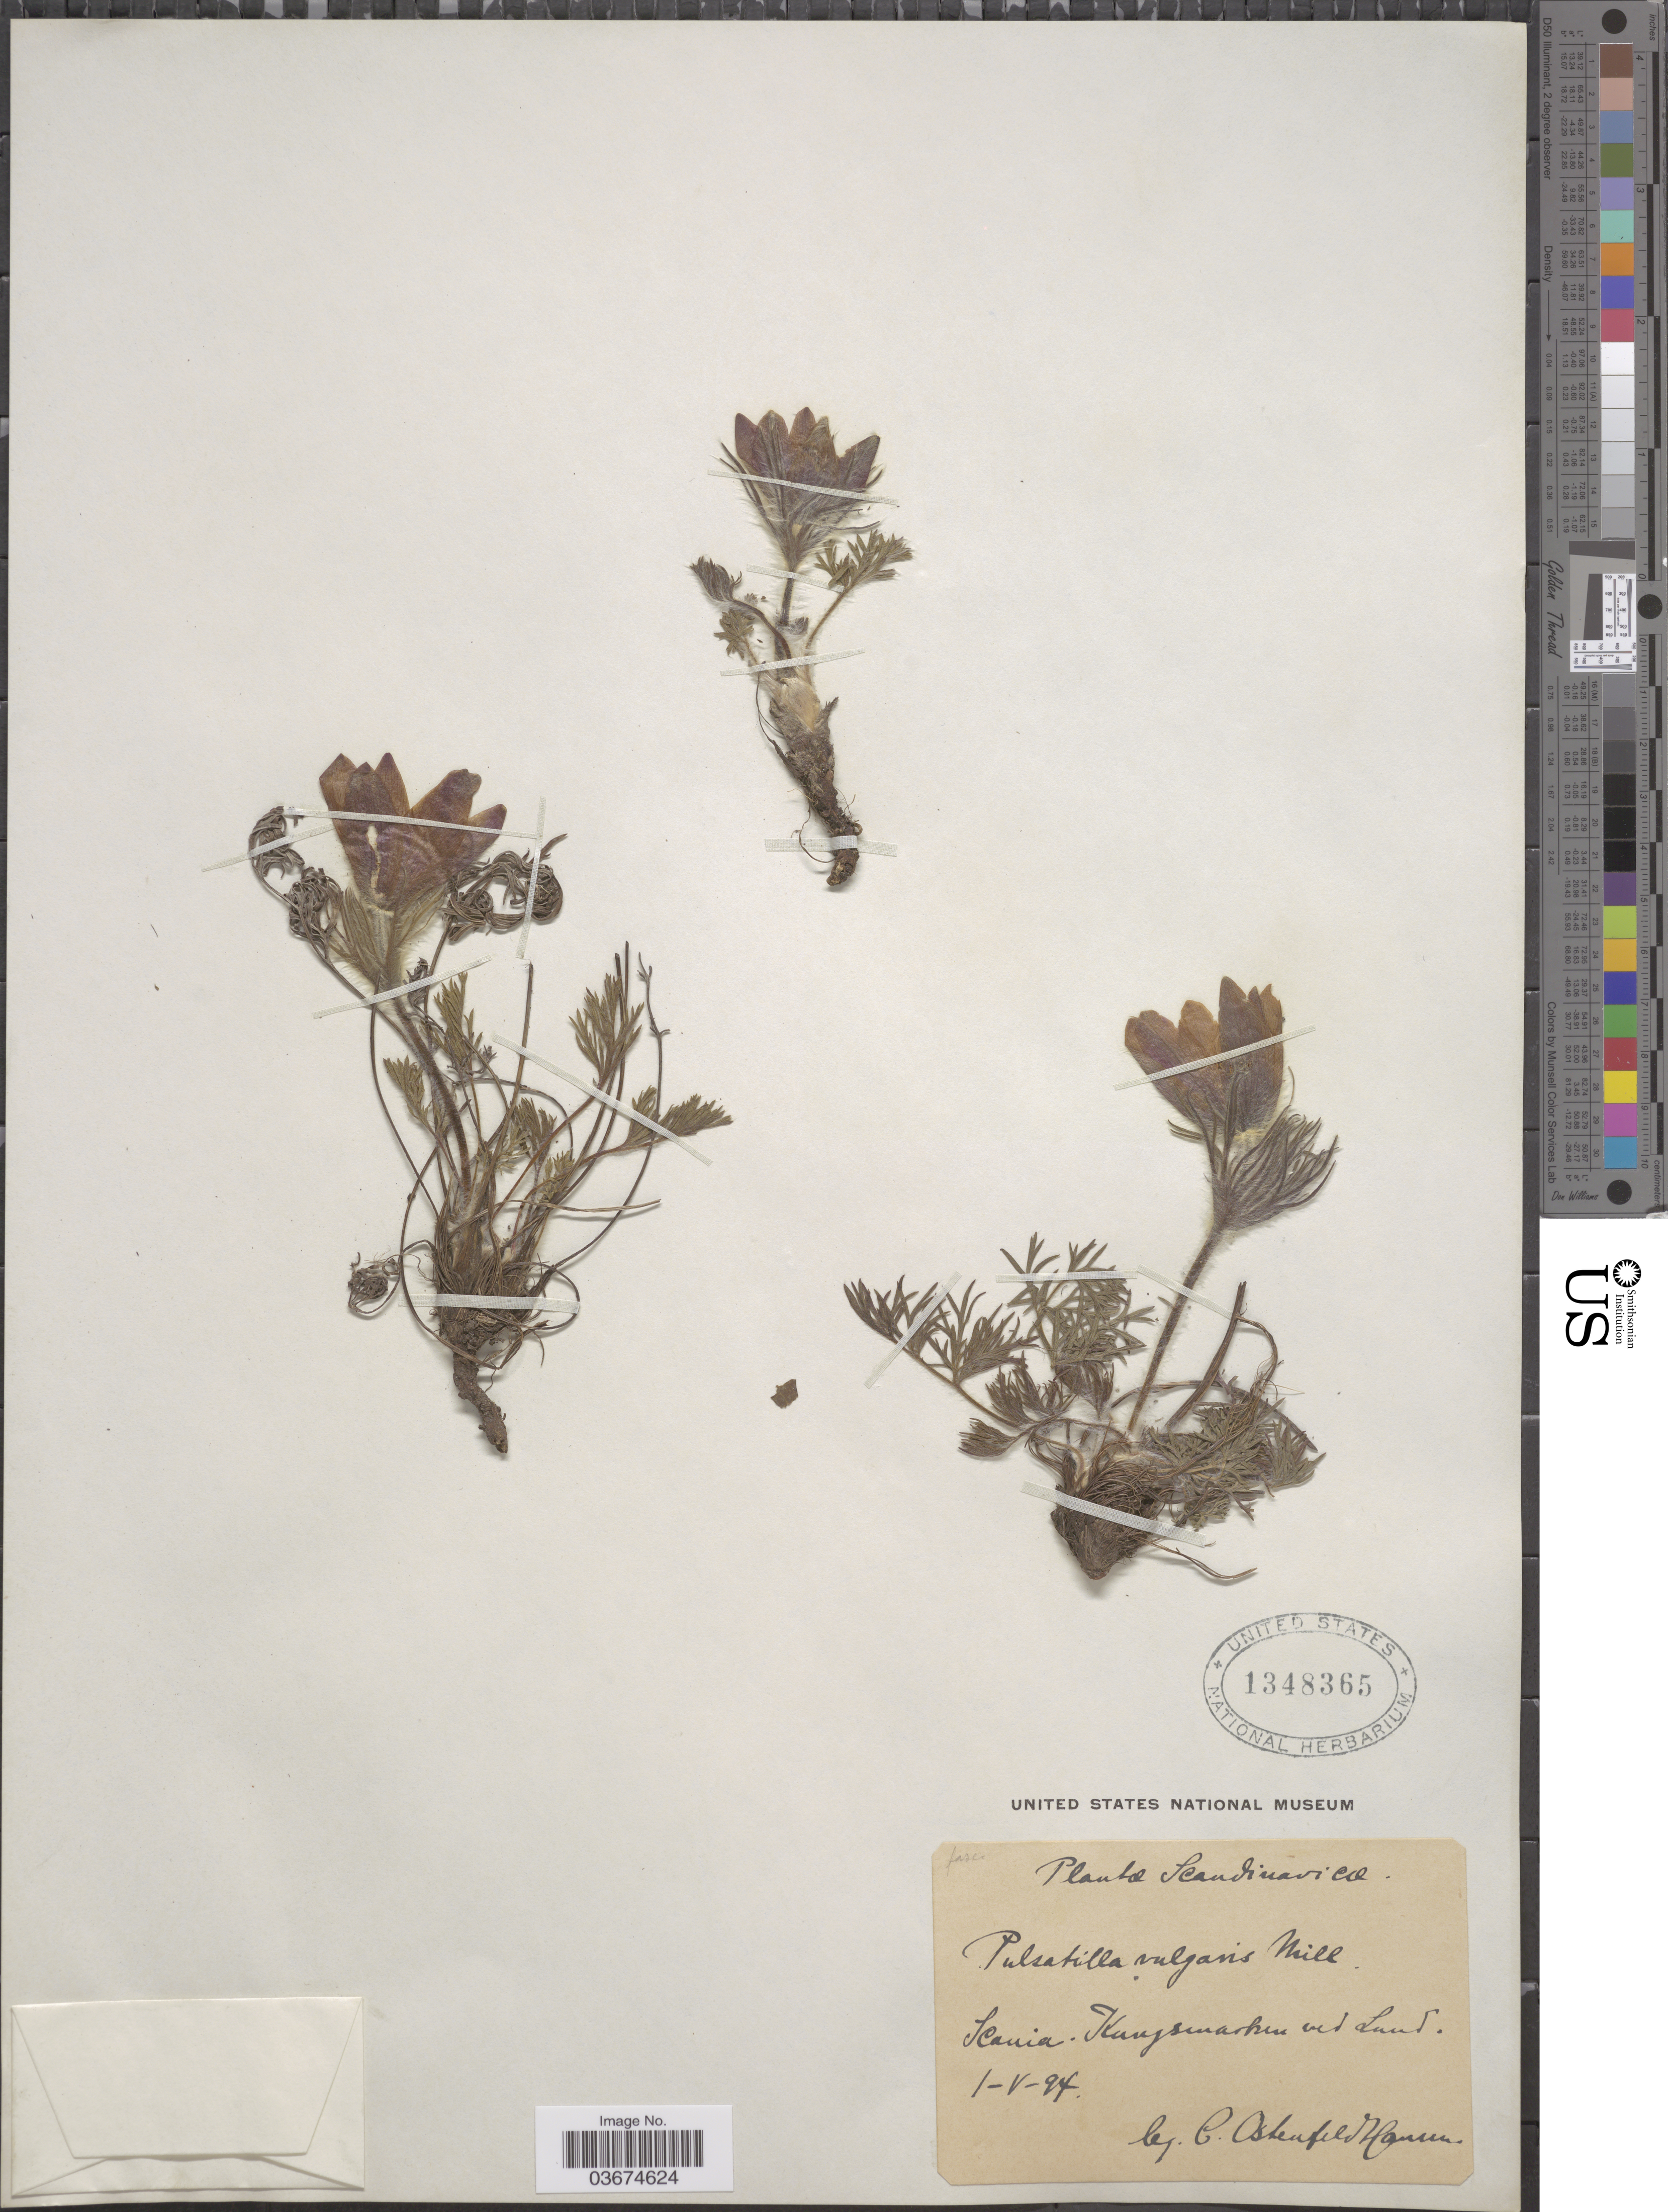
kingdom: Plantae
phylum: Tracheophyta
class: Magnoliopsida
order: Ranunculales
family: Ranunculaceae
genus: Pulsatilla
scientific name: Pulsatilla vulgaris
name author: Mill.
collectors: C. Hansen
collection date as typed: Transcribed d/m/y: 1/5/94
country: Sweden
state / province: Skåne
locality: Scandinavicæ. Scania. Kungsmarken vid Lund.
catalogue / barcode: US 1348365